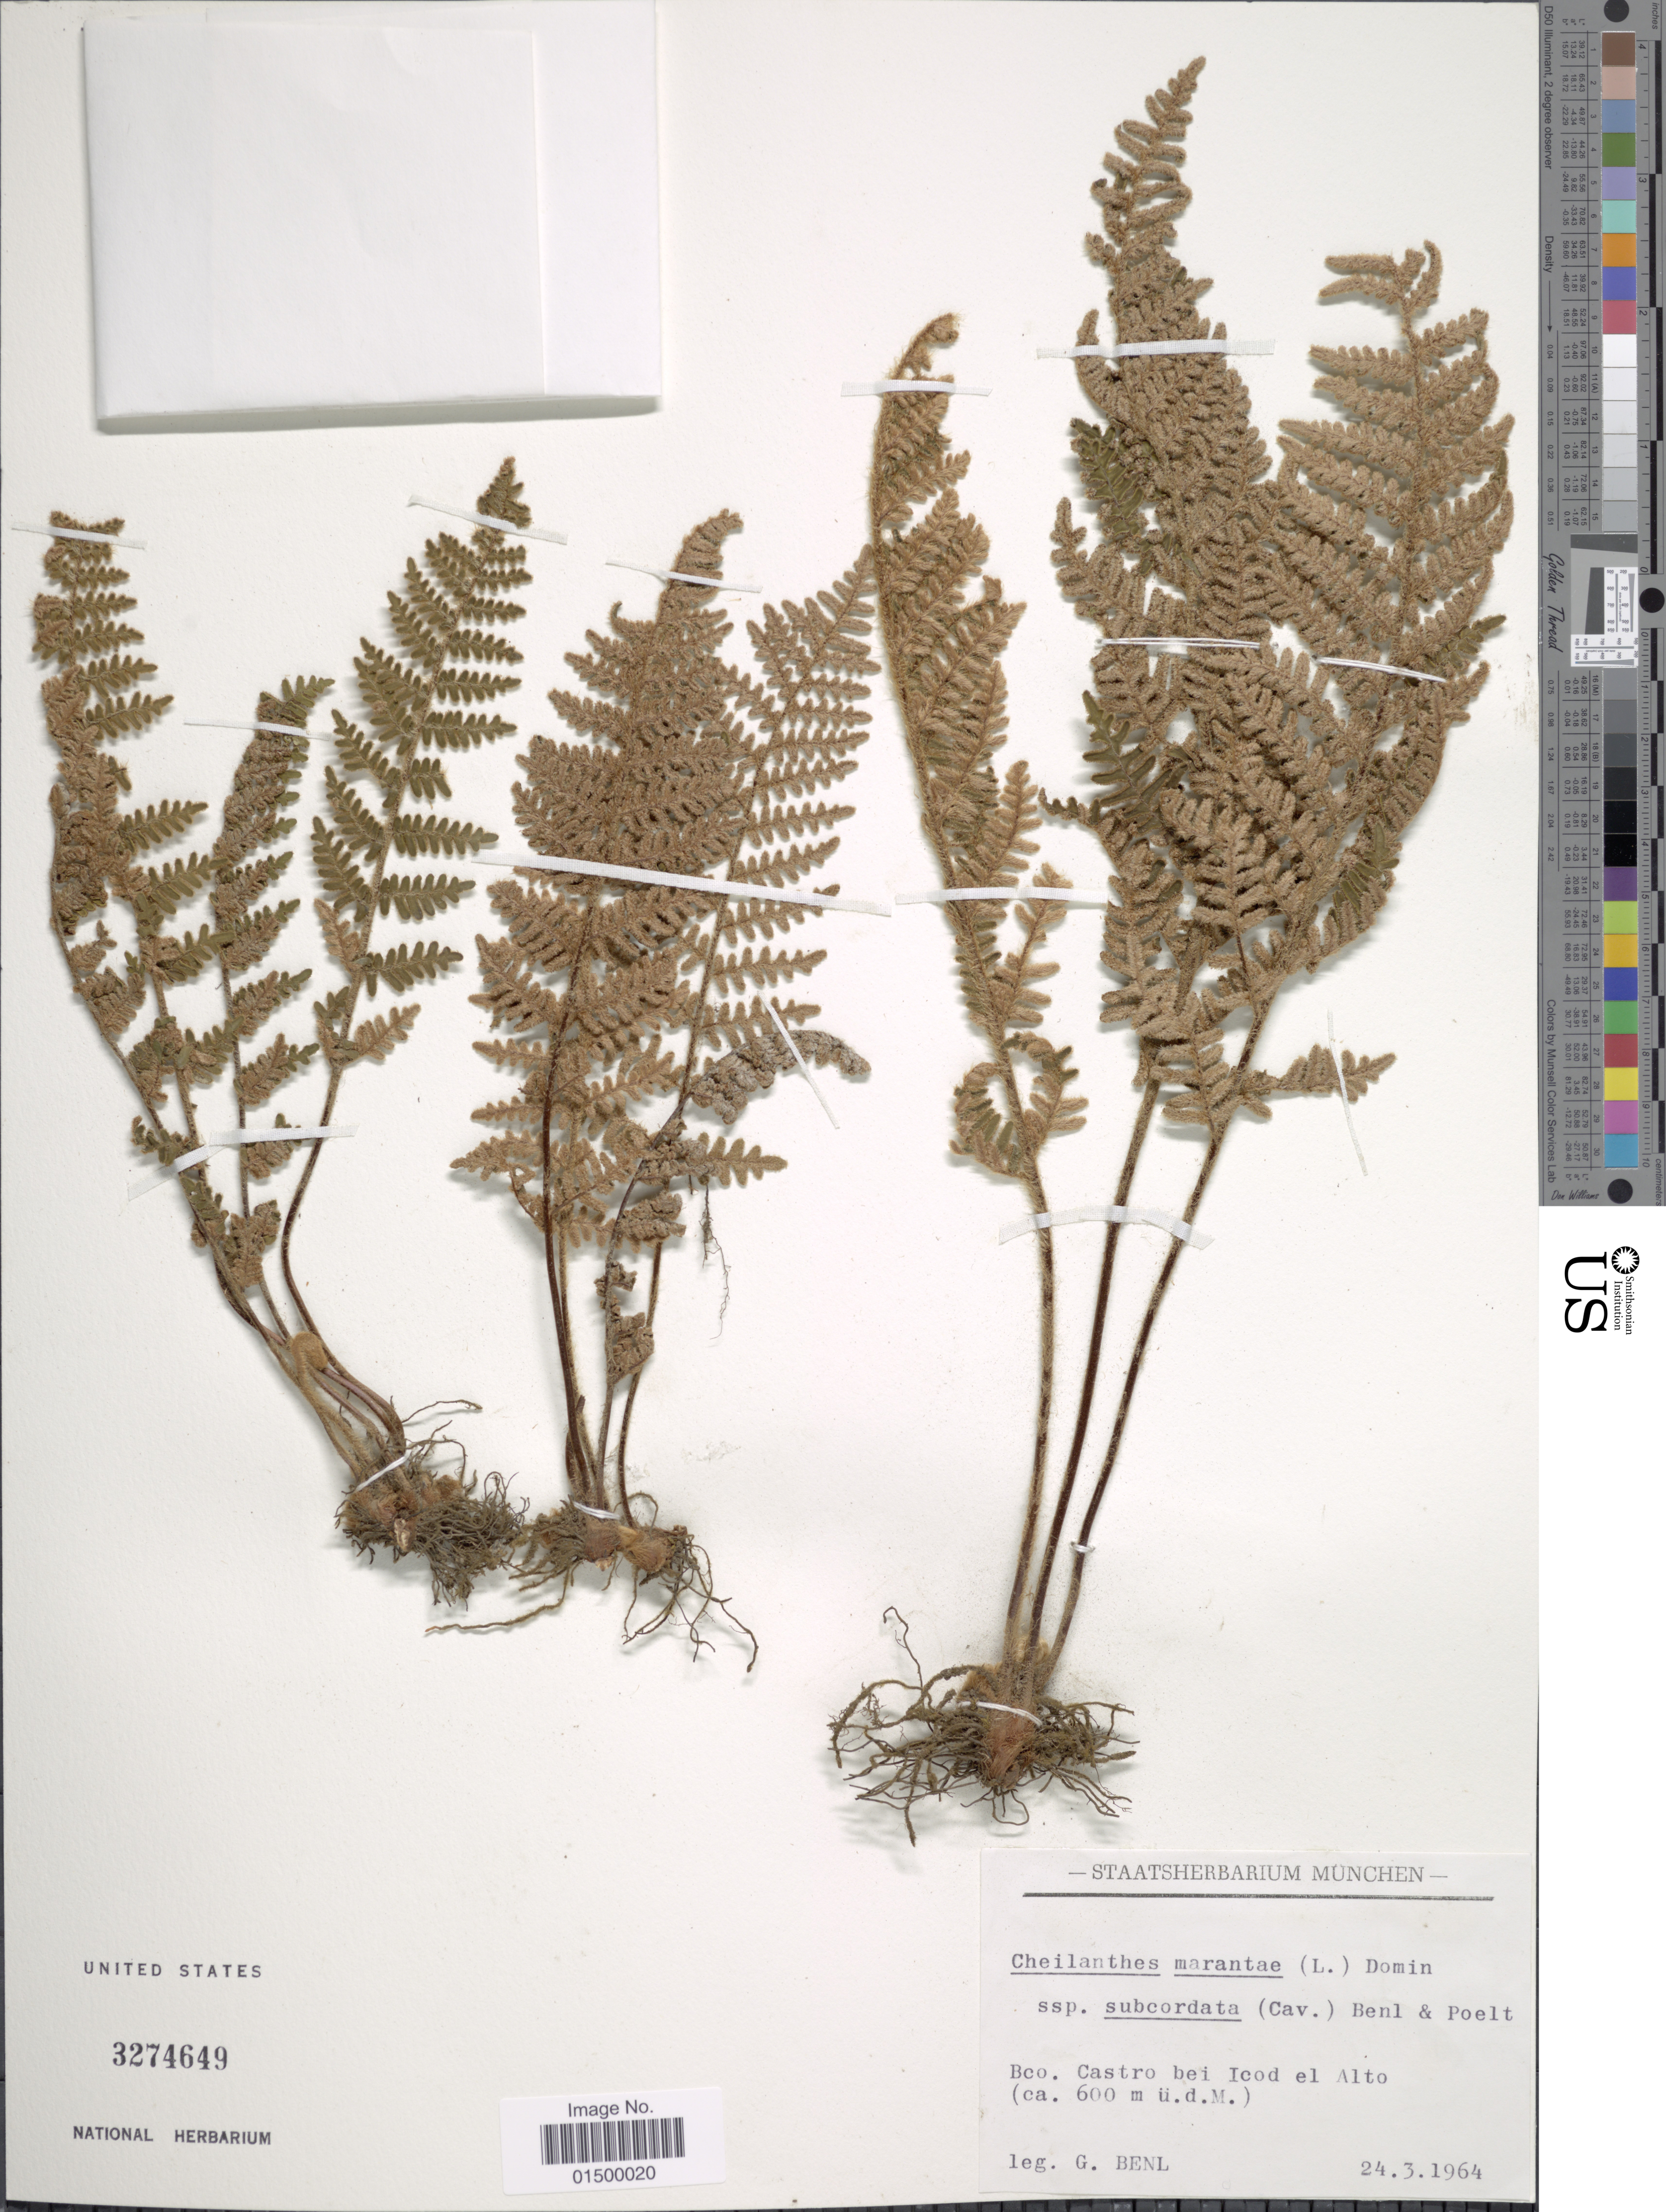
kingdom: Plantae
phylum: Tracheophyta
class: Polypodiopsida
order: Polypodiales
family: Pteridaceae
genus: Cheilanthes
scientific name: Cheilanthes marantae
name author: Domin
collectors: G. Benl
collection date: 1964-03-24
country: Spain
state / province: Canarias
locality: Bco. Castro bei Icod el Alto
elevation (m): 600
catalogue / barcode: US 3274649